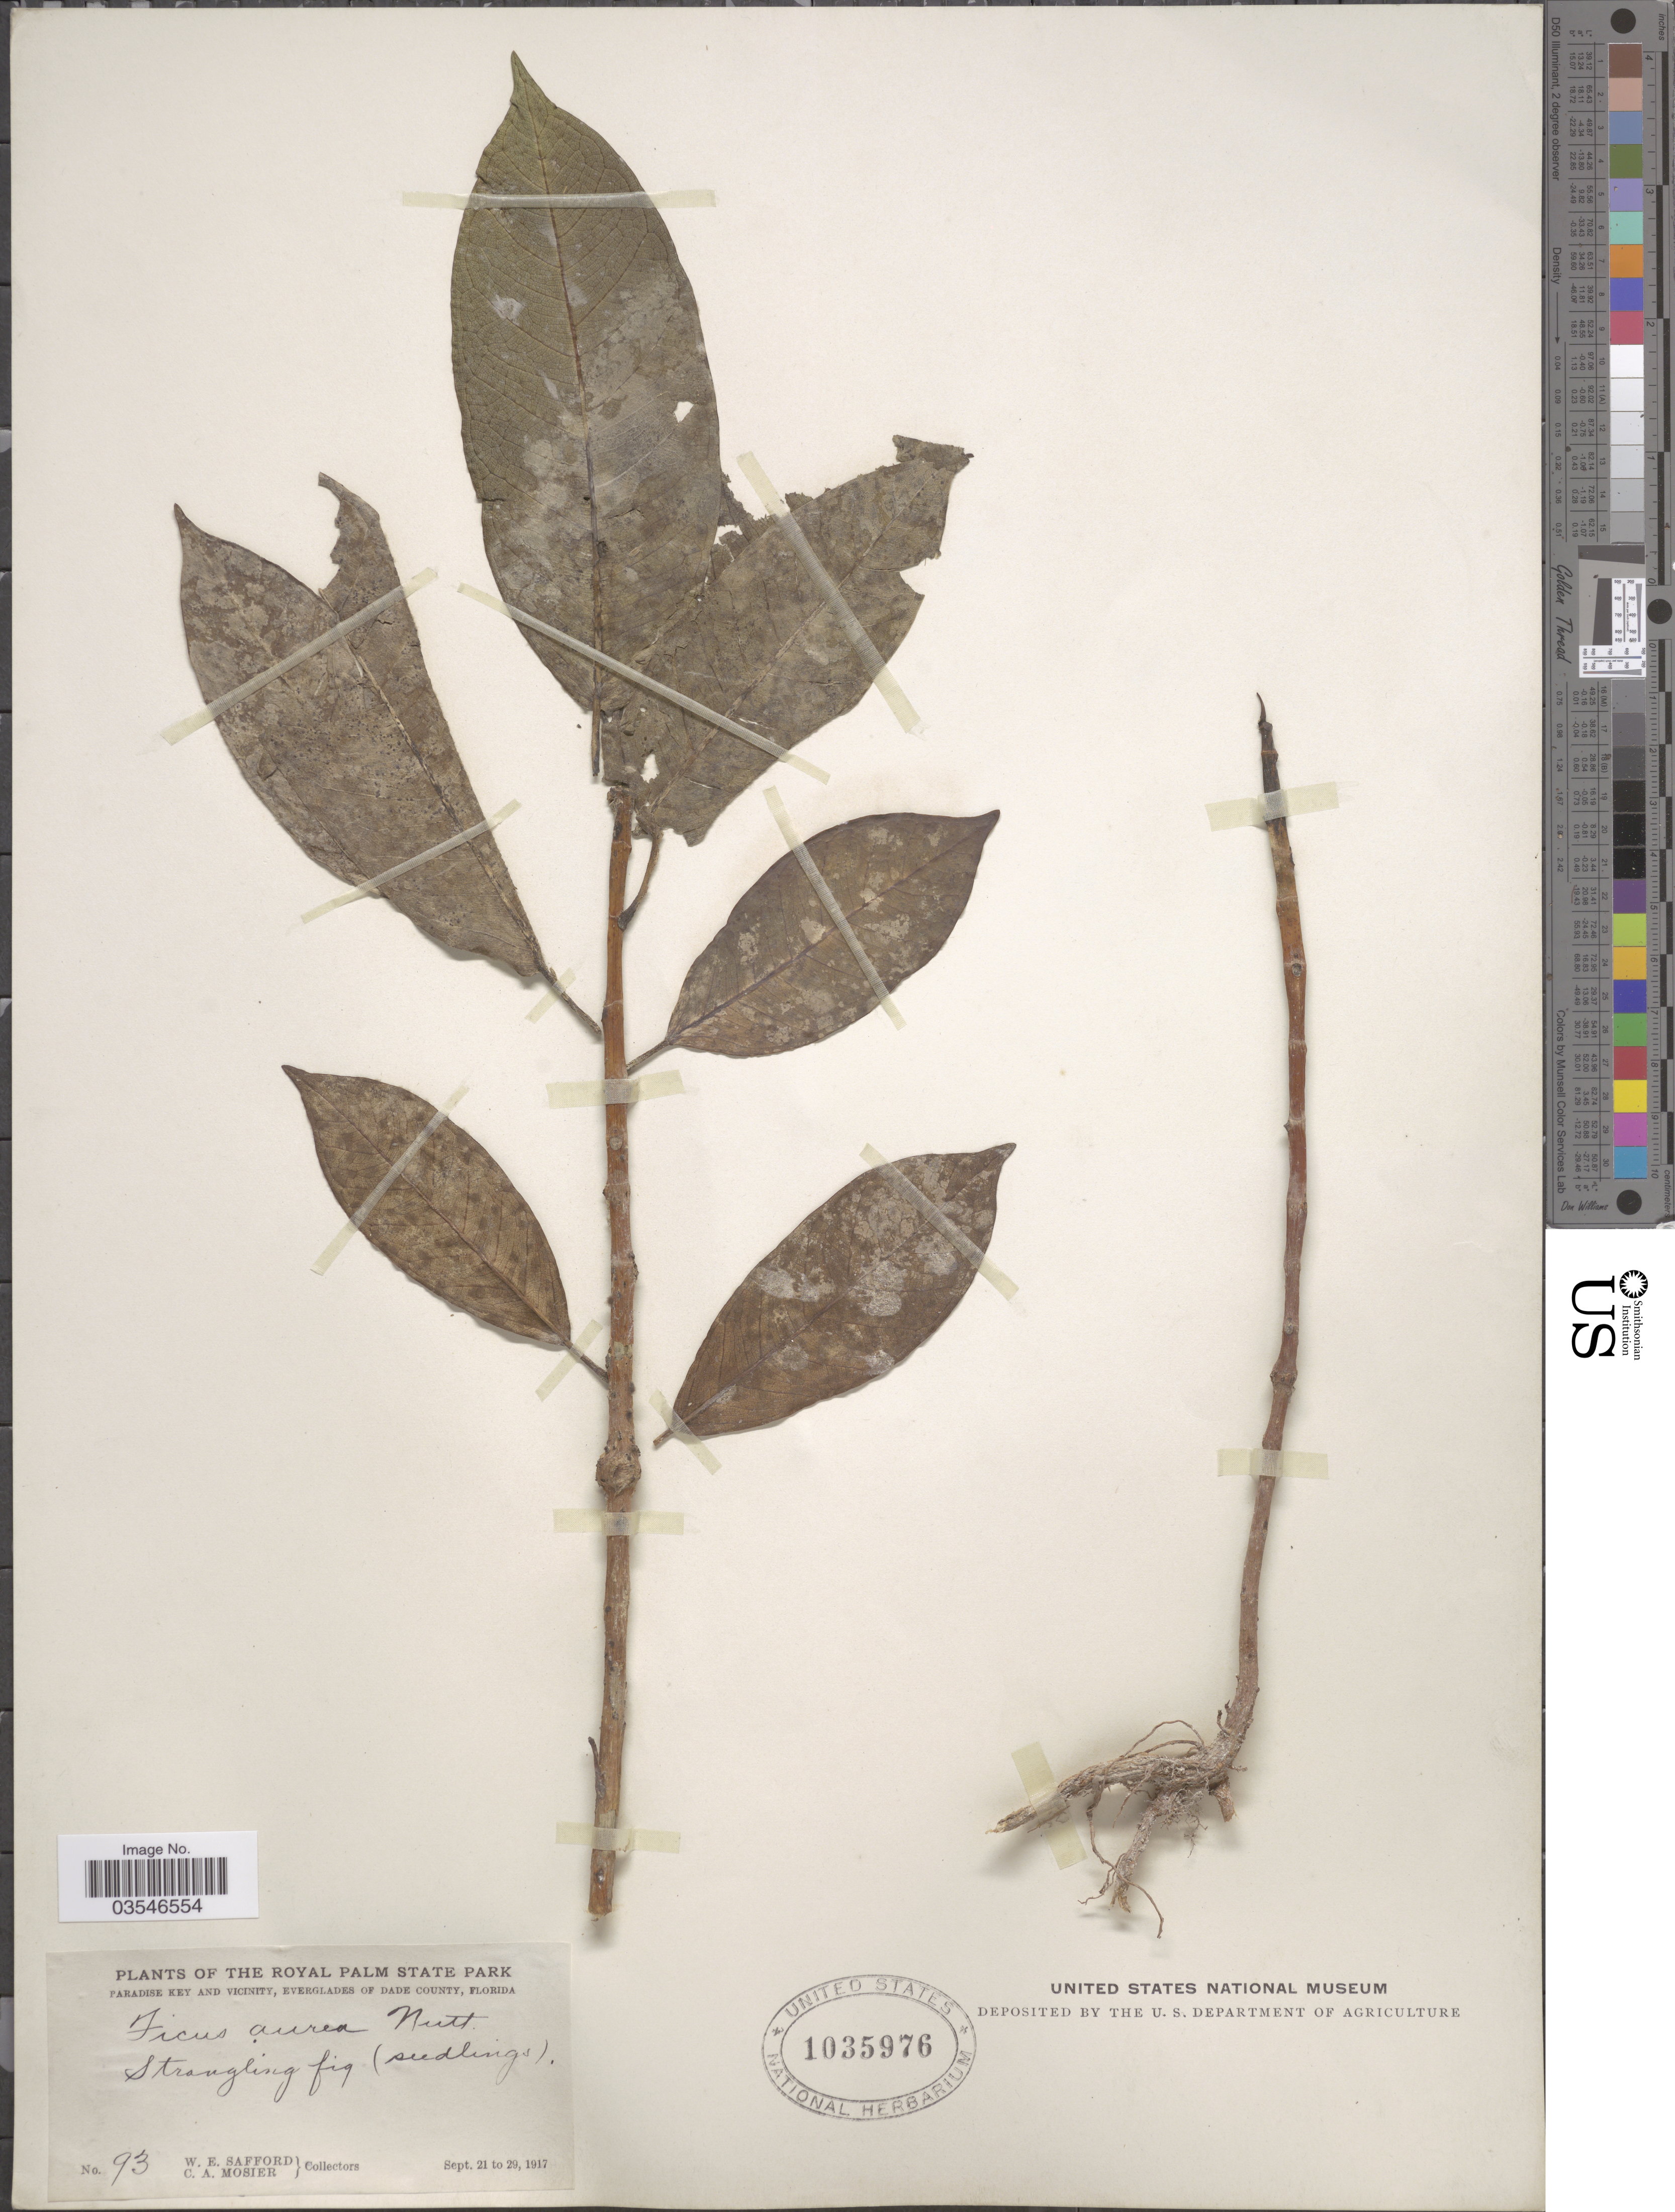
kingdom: Plantae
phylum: Tracheophyta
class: Magnoliopsida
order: Rosales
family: Moraceae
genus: Ficus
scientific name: Ficus aurea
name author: Nutt.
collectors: W. E. Safford & C. A. Mosier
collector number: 93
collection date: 1917-09-21/1917-09-29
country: United States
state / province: Florida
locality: The Royal Palm State Park, Paradise Key and Vicinity, Everglades of Dade County.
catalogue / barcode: US 1035976